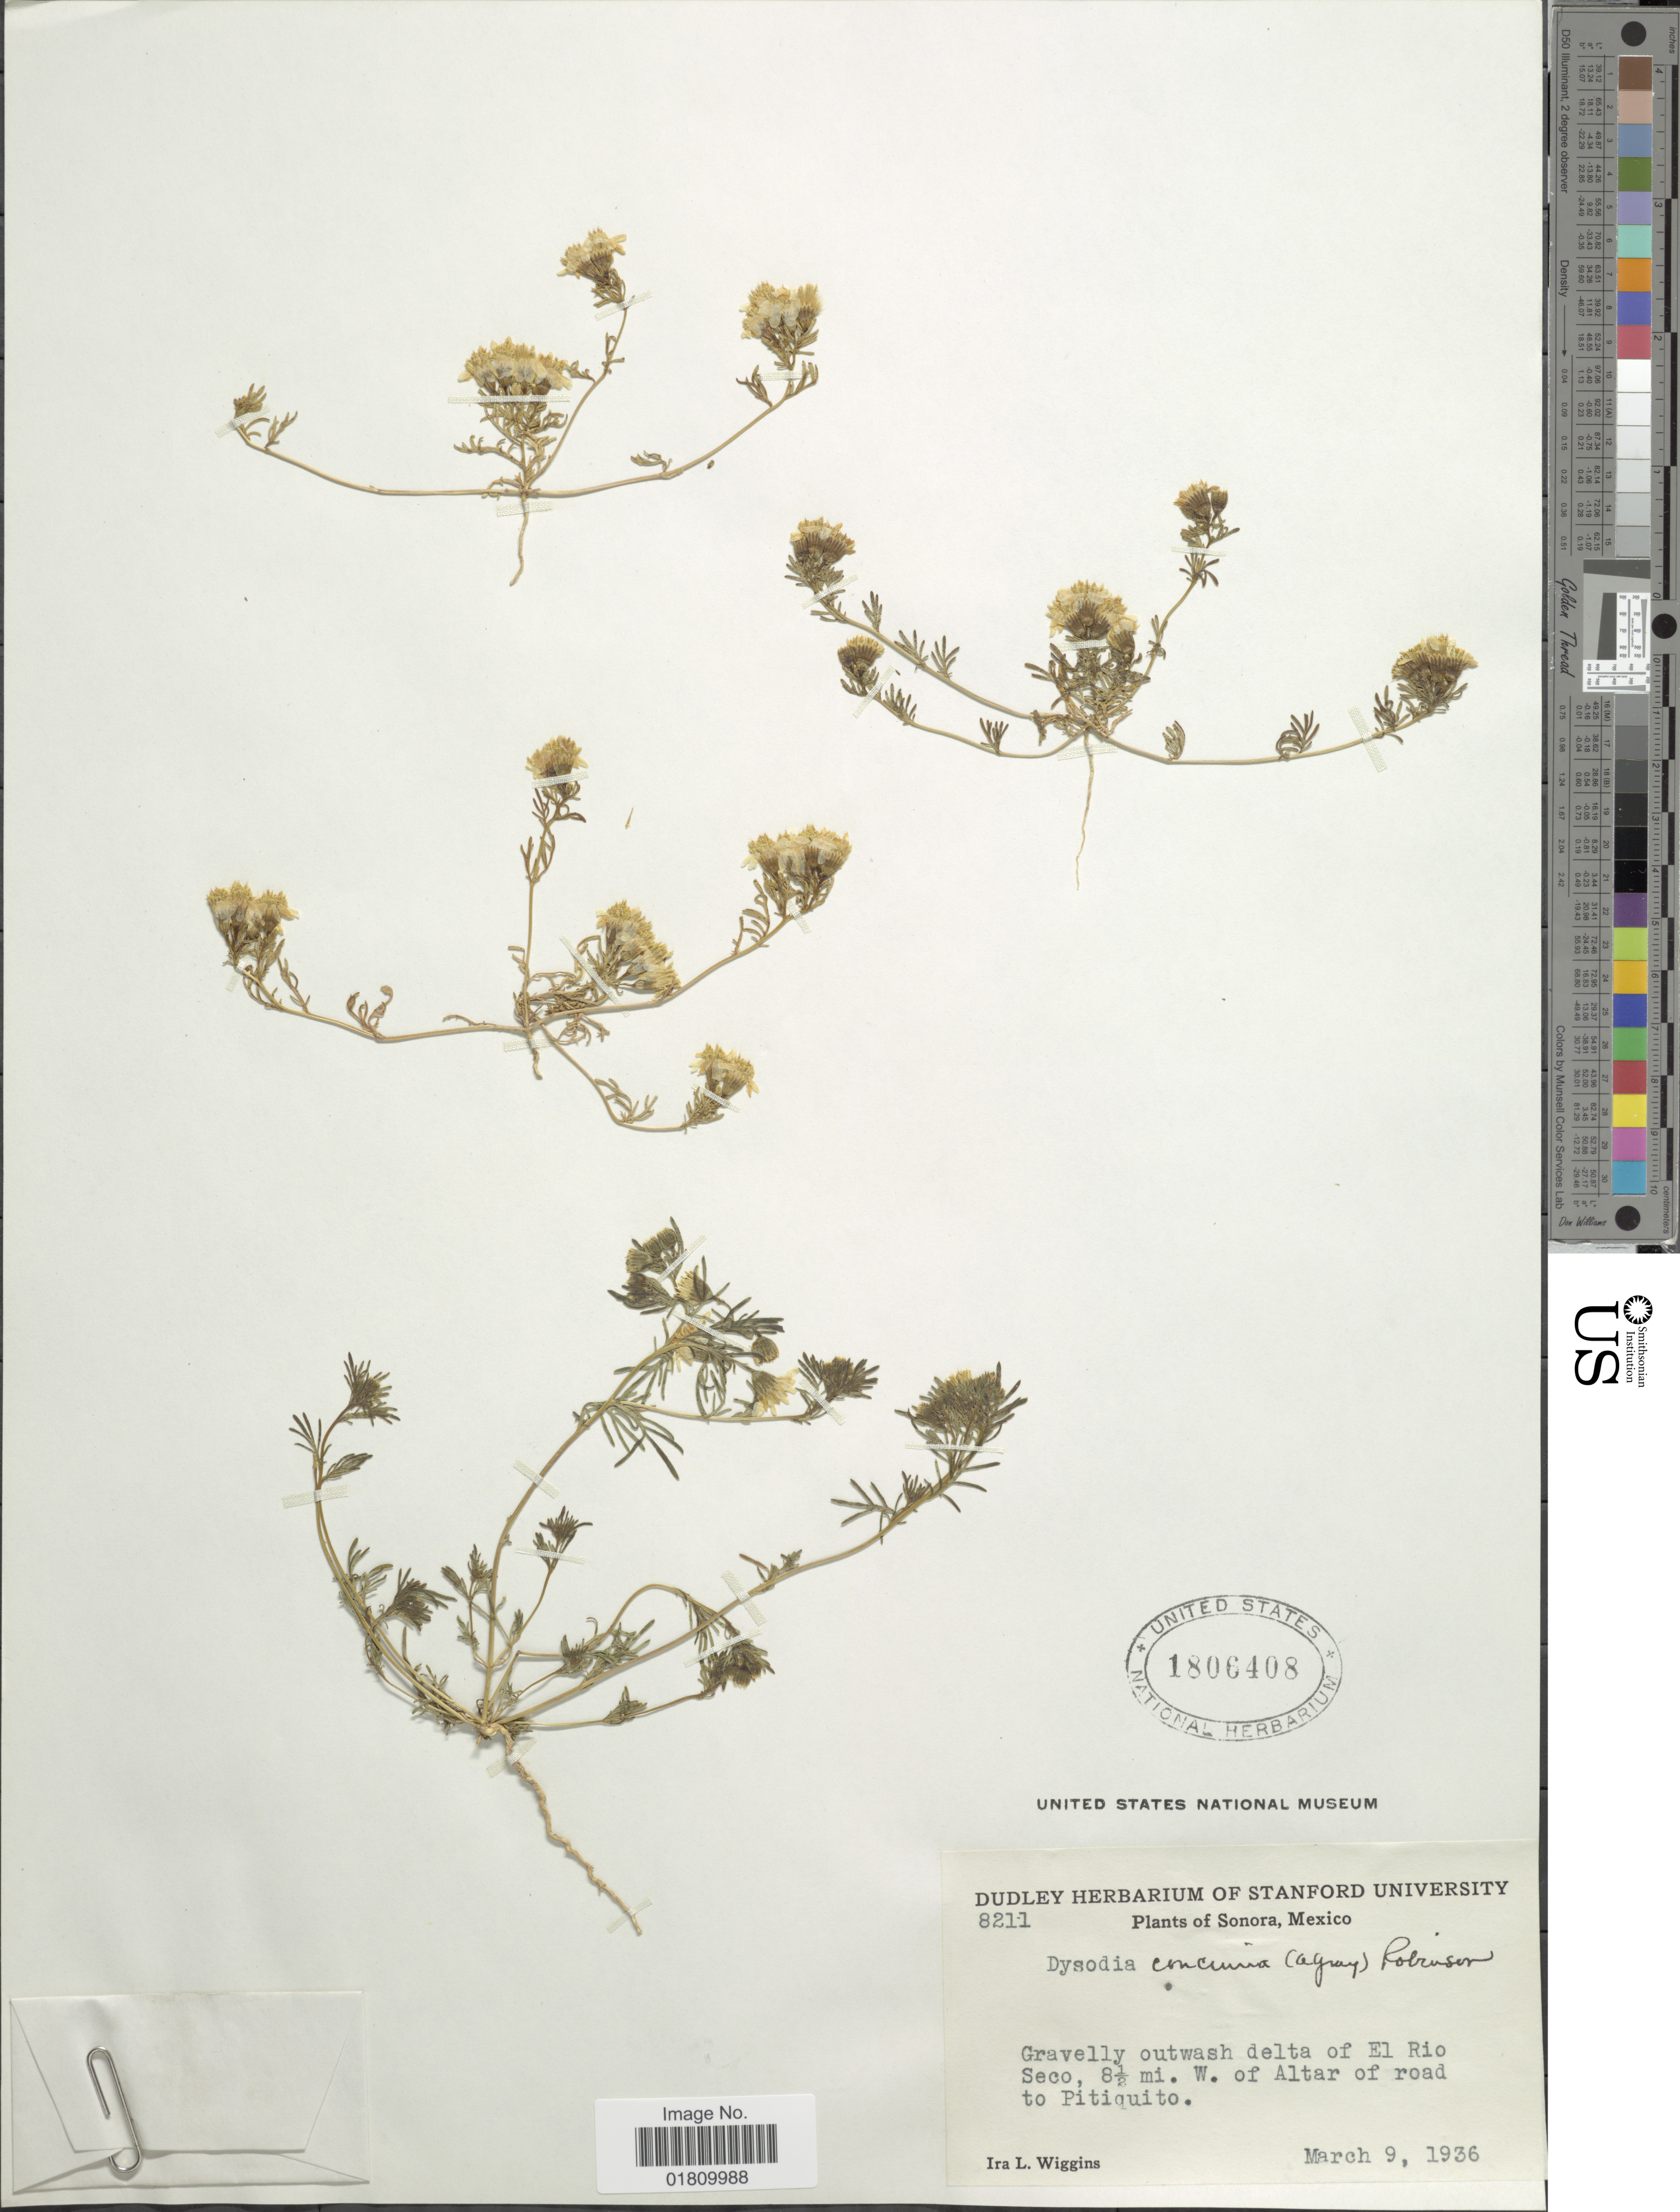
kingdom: Plantae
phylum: Tracheophyta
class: Magnoliopsida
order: Asterales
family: Asteraceae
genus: Thymophylla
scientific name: Thymophylla concinna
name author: (A. Gray) Strother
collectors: I. L. Wiggins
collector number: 8211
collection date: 1936-03-09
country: Mexico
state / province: Sonora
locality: Gravelly outwash delta of El Rio Seco, 8½ mi. W. of Altar of road to Pitiquito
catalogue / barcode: US 1806408